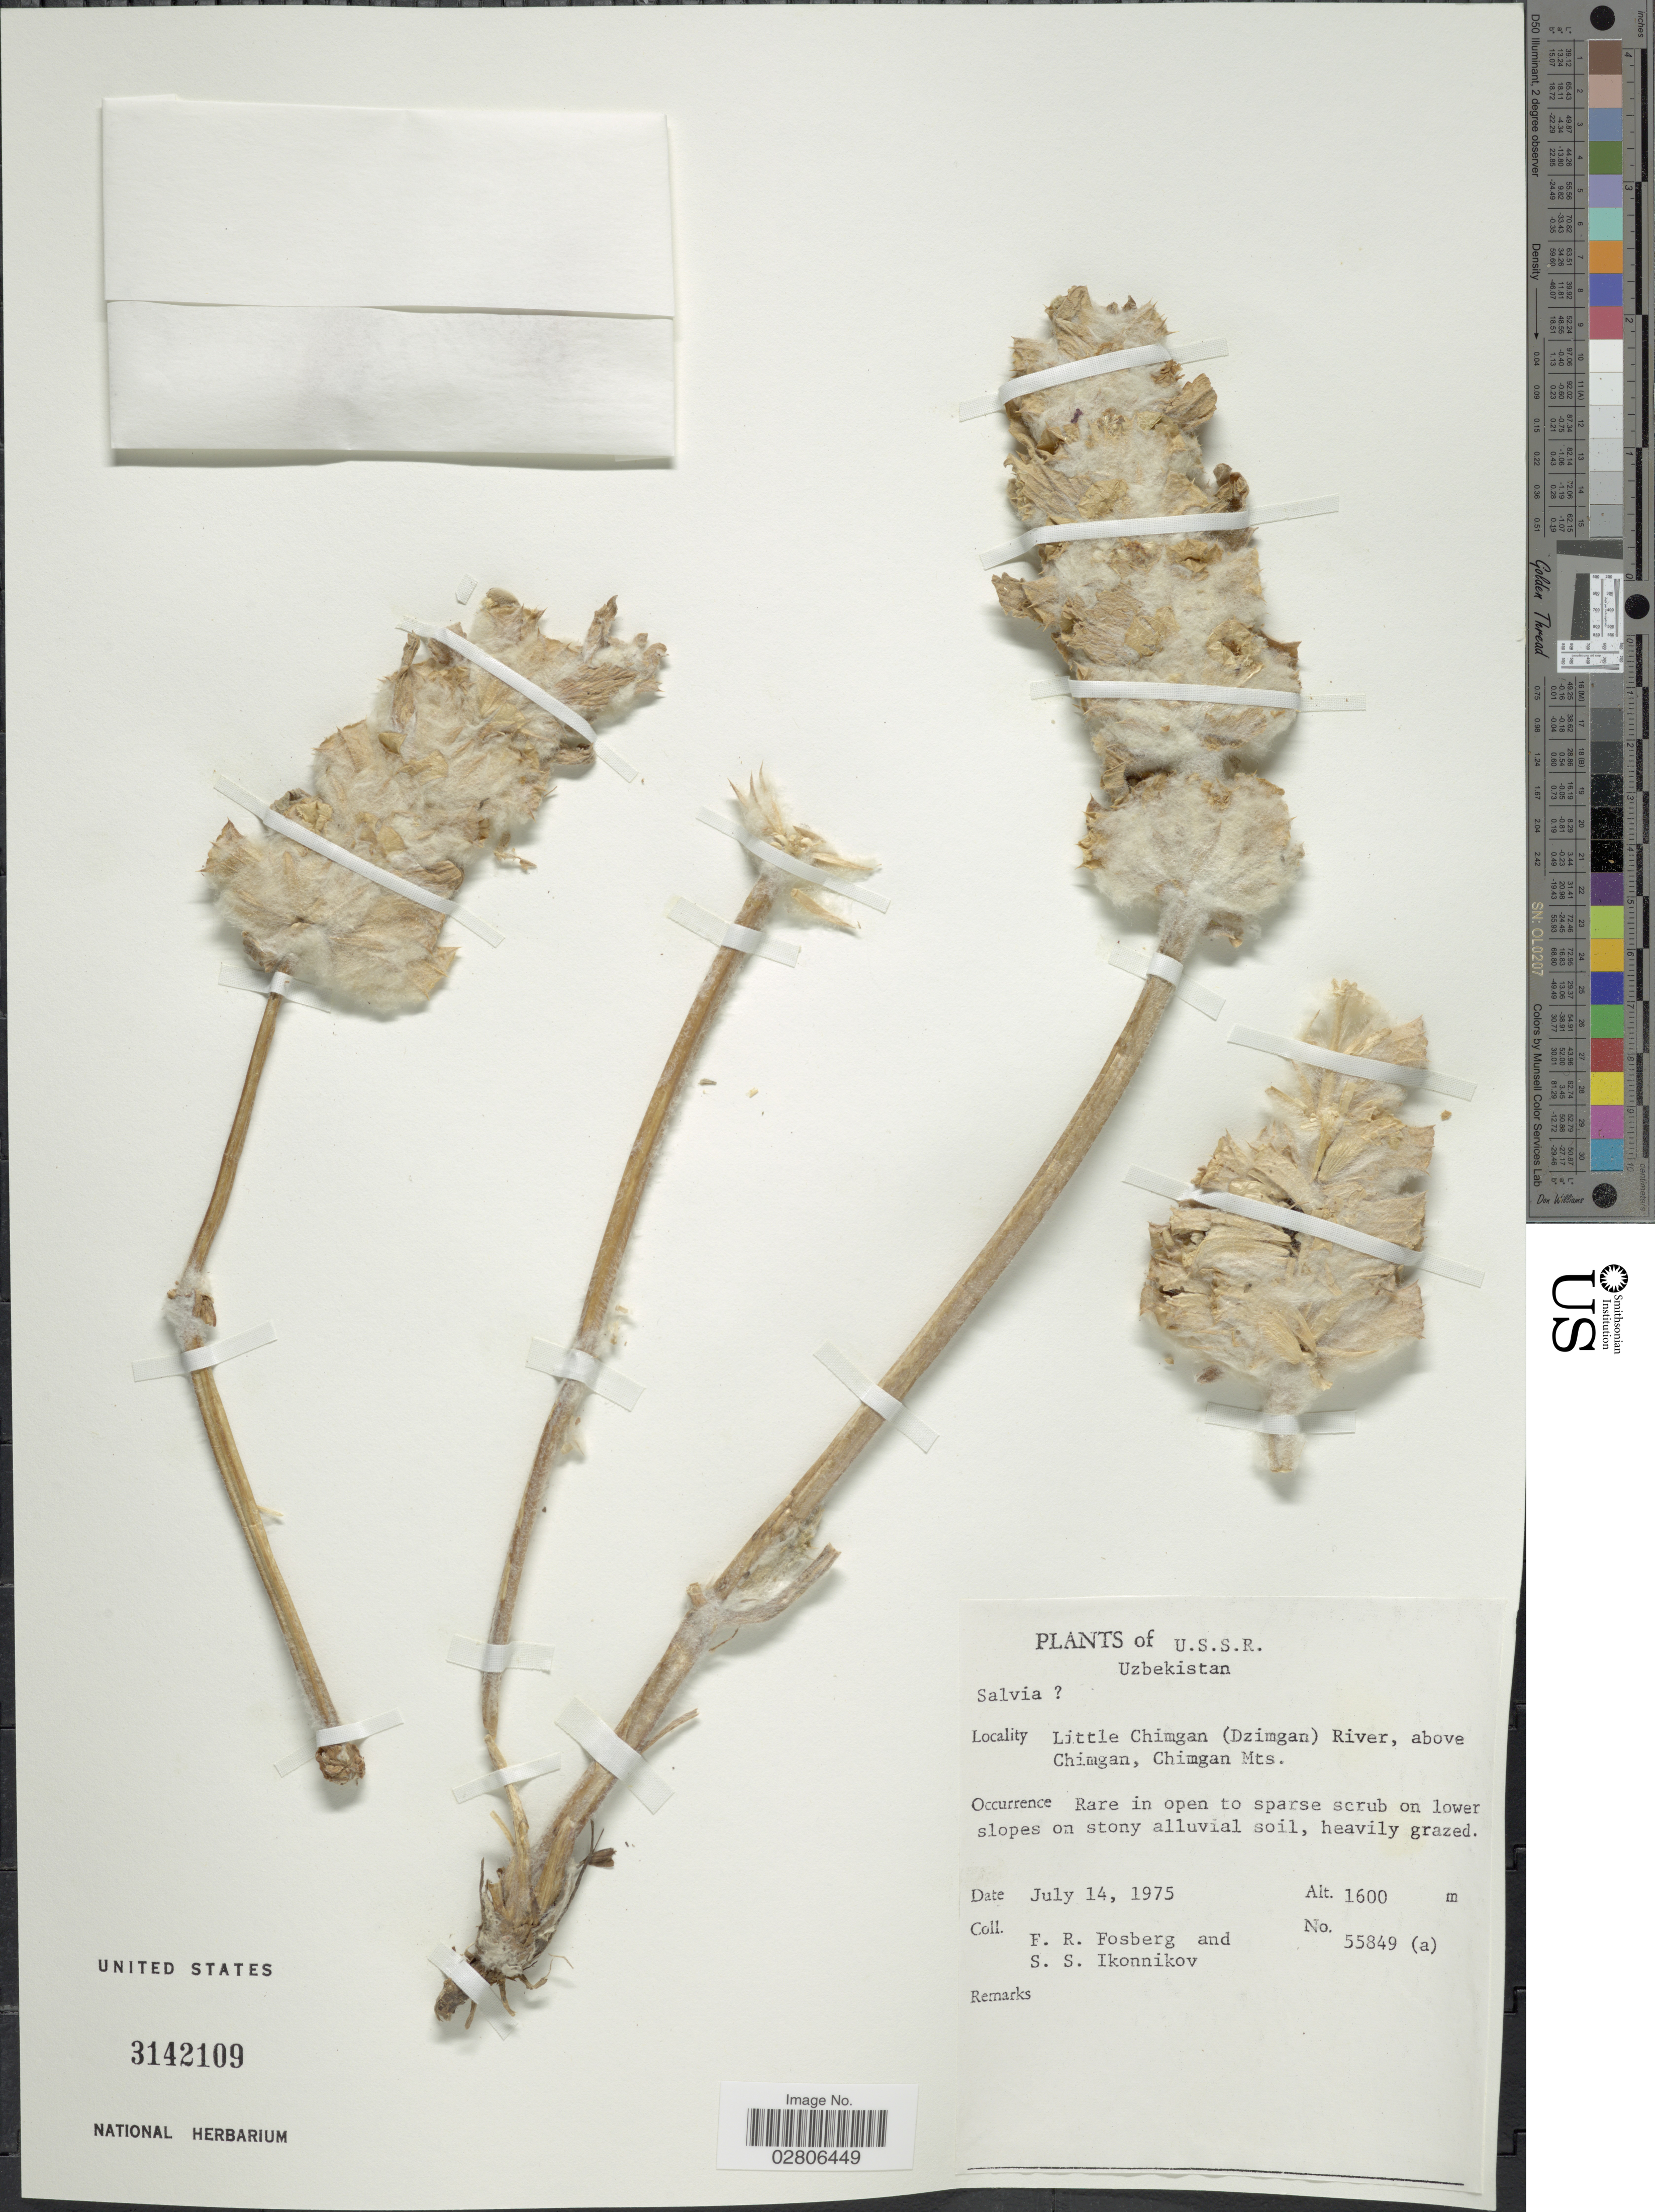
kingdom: Plantae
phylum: Tracheophyta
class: Magnoliopsida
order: Lamiales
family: Lamiaceae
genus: Salvia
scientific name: Salvia sp.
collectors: F. R. Fosberg & S. Ikonnikov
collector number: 55849(a)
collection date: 1975-07-14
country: Uzbekistan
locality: U.S.S.R. Little Chimgan (Dzimgan) River, above Chimgan, Chimgan Mts.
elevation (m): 1600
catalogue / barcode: US 3142109